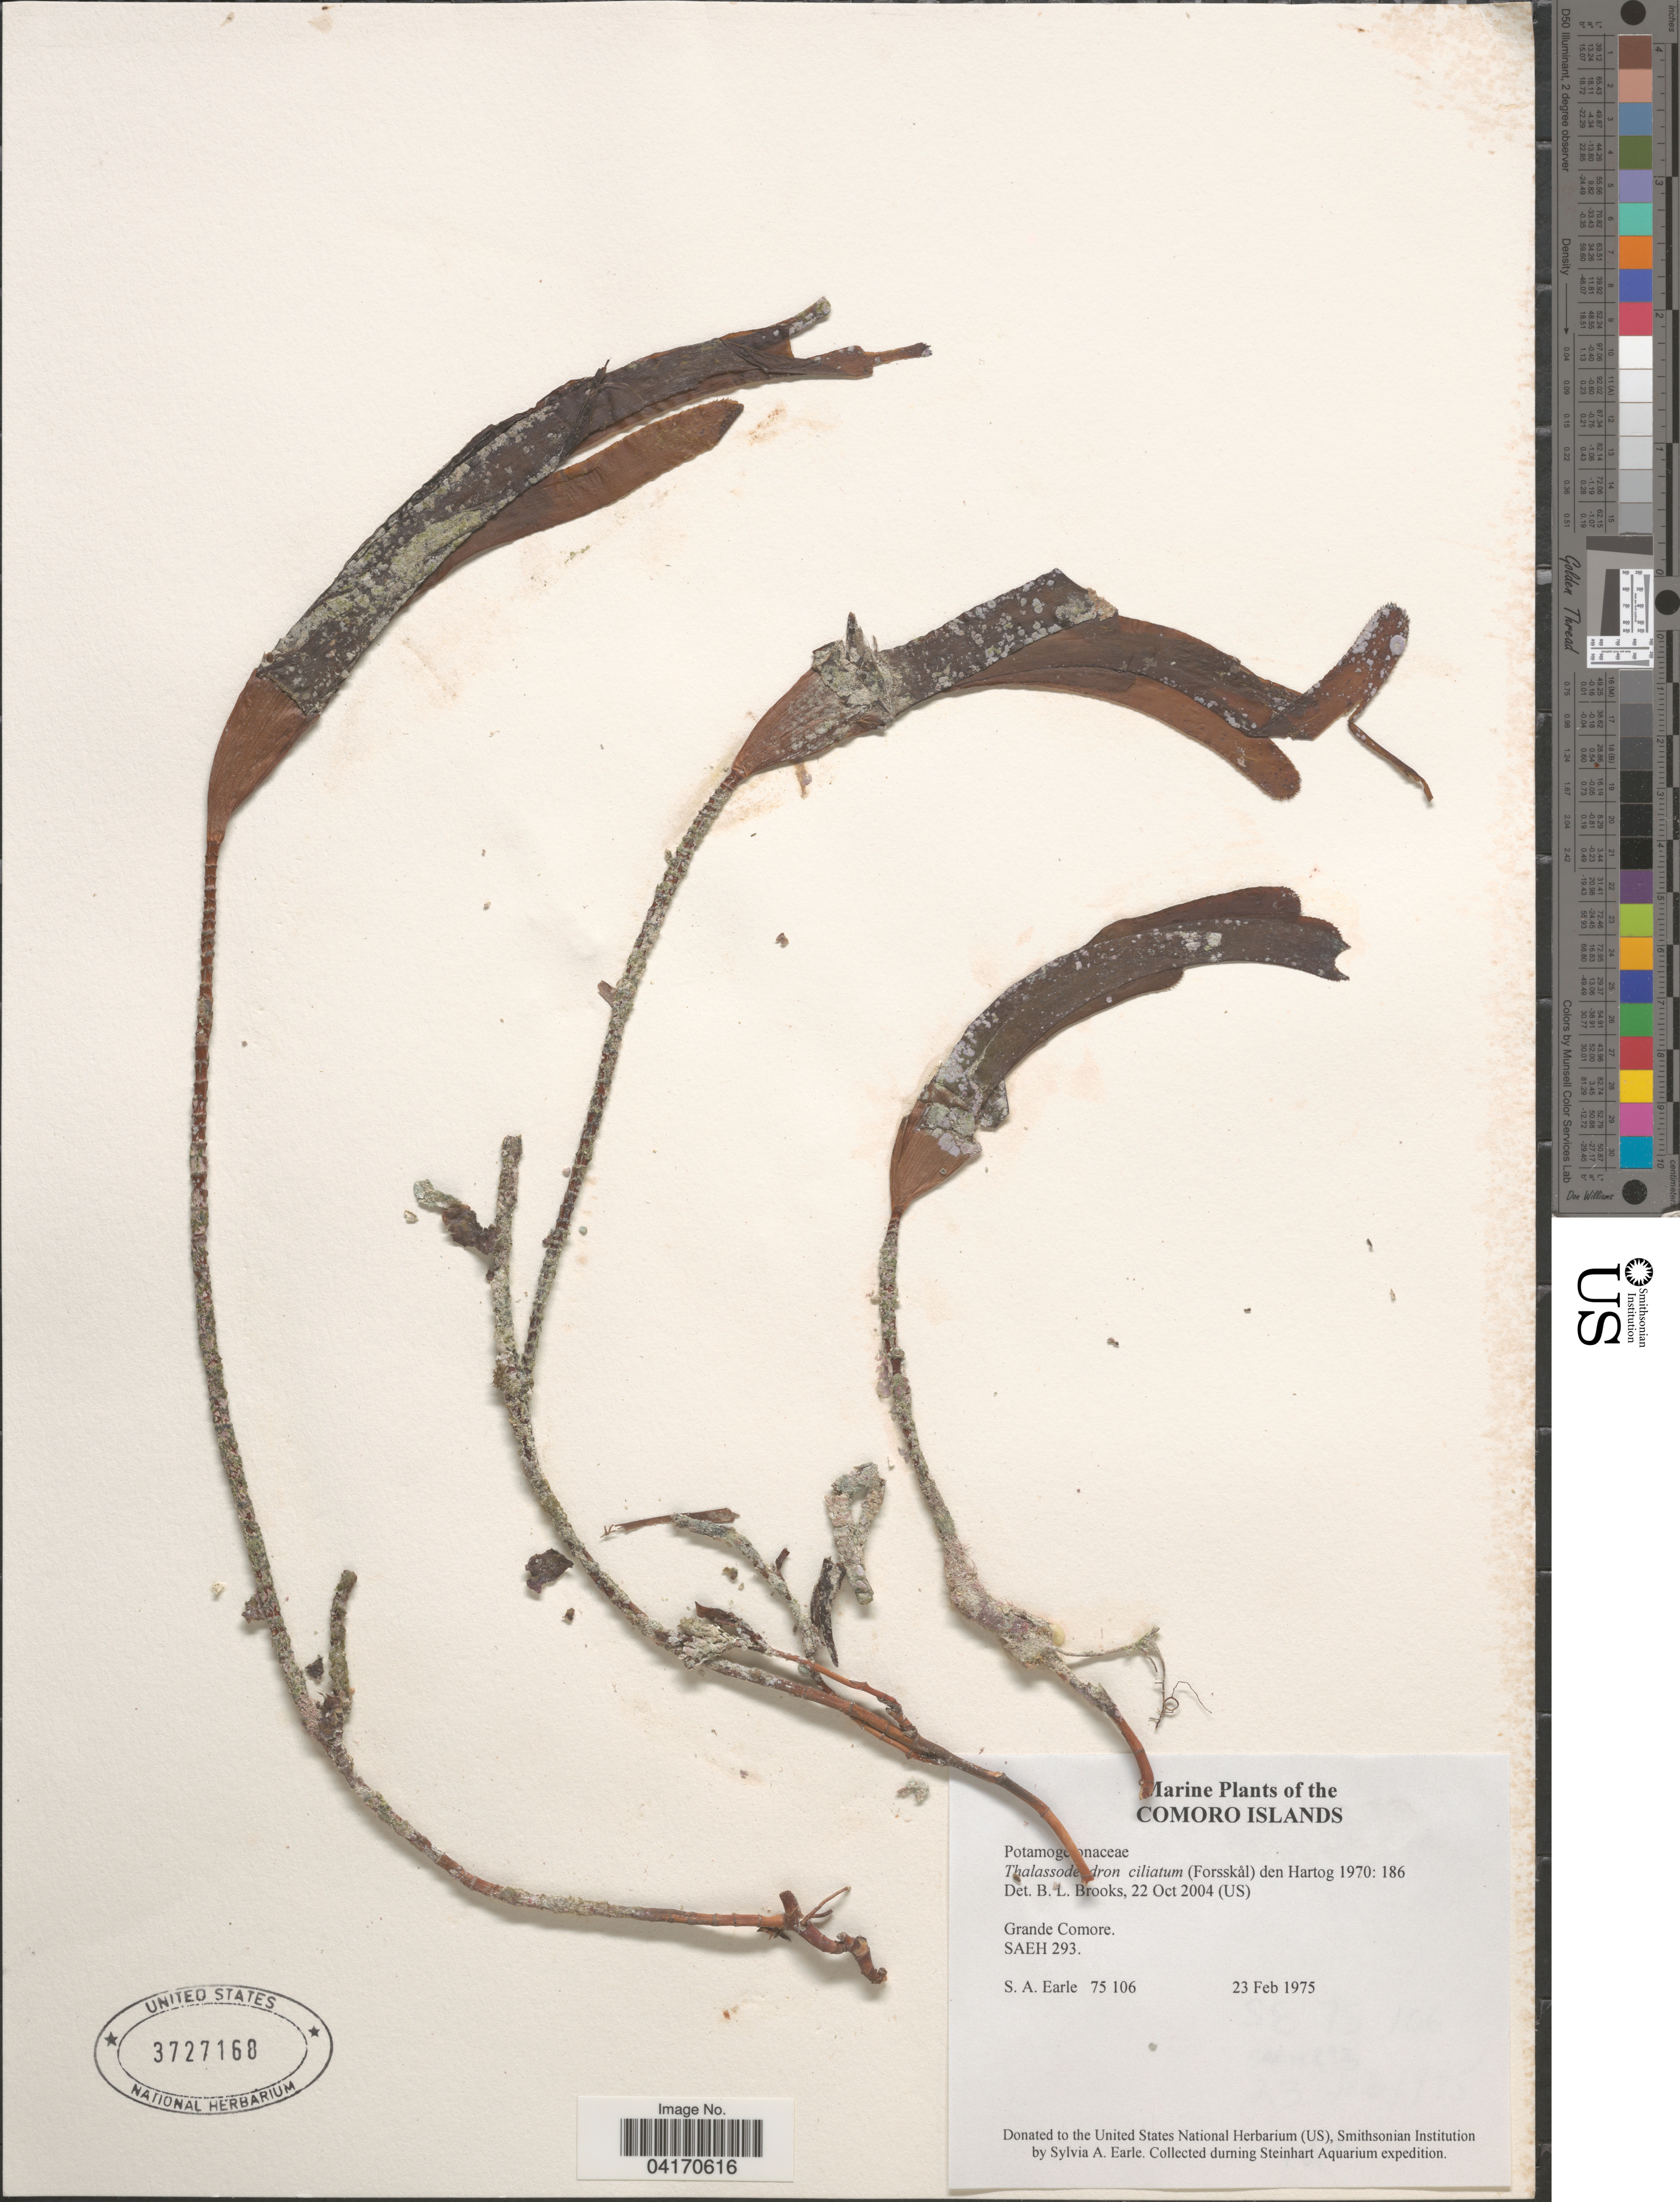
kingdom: Plantae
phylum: Tracheophyta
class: Liliopsida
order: Alismatales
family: Cymodoceaceae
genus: Thalassodendron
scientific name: Thalassodendron ciliatum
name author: (Forssk.) Hartog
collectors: S. A. Earle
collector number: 75106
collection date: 1975-02-23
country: Comoros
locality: Comoro Islands. Grande Comore. SAEH 293. Steinhart Aquarium expedition.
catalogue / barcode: US 3727168